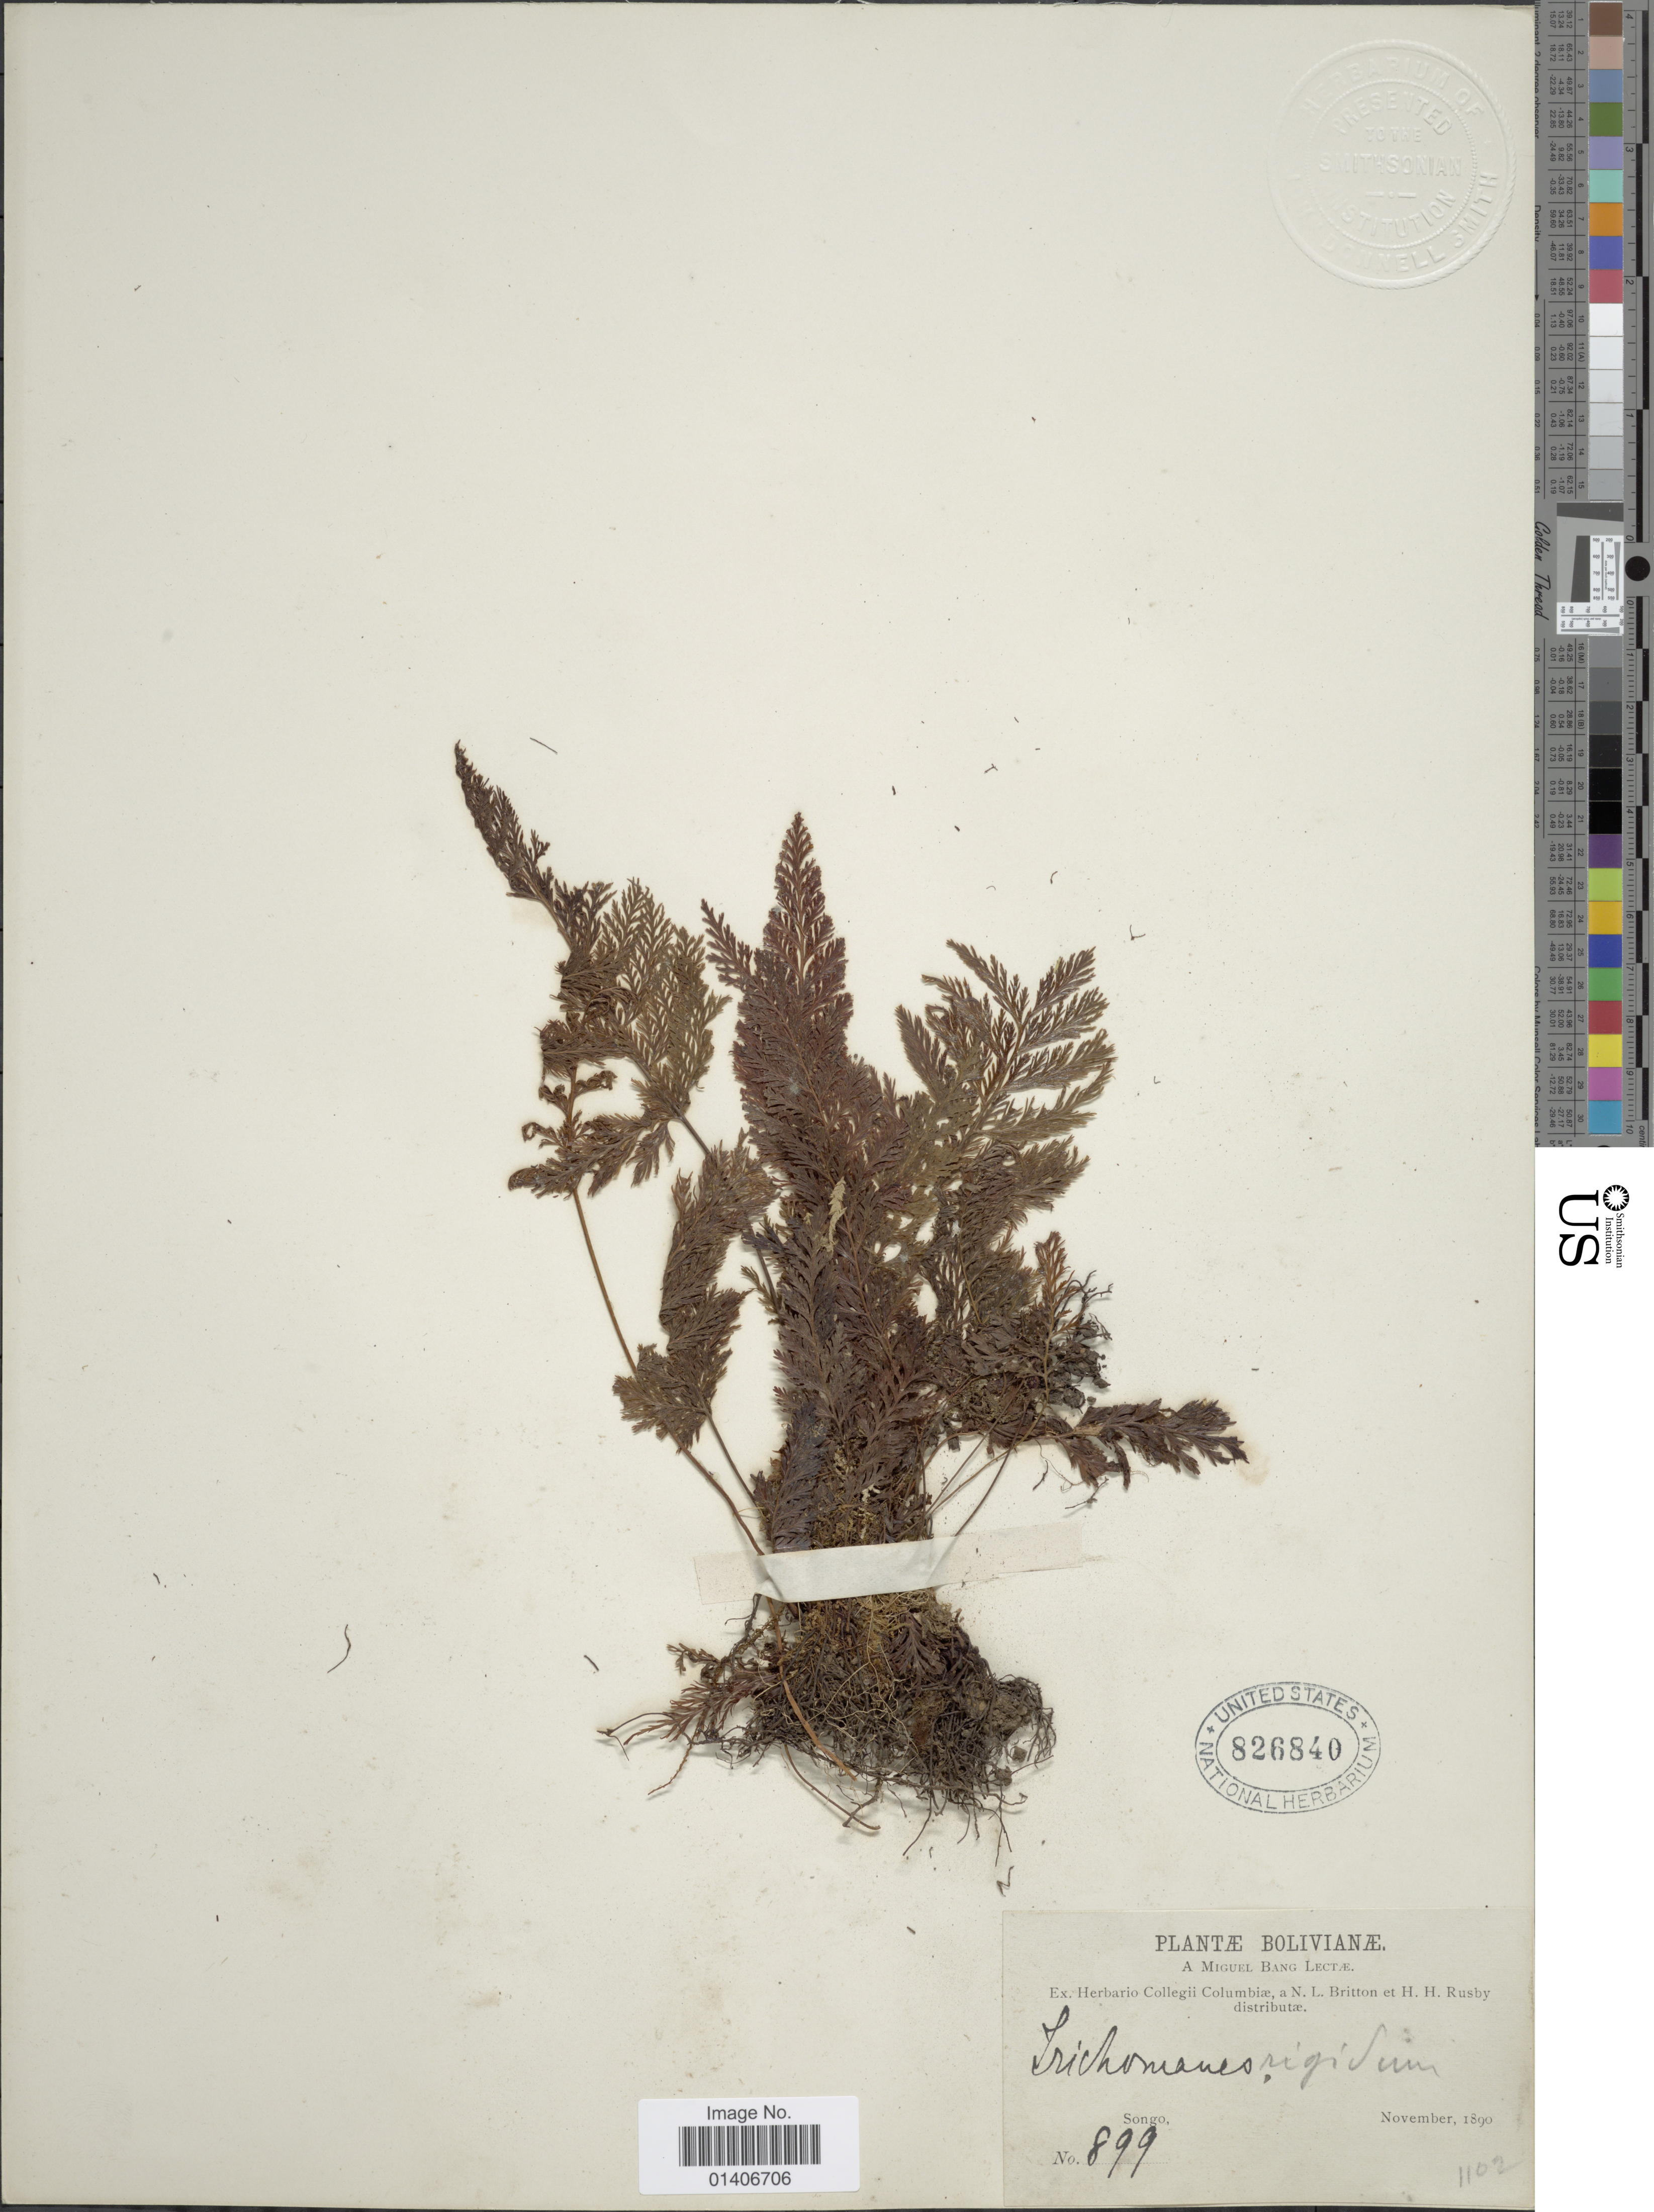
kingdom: Plantae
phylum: Tracheophyta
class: Polypodiopsida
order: Hymenophyllales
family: Hymenophyllaceae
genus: Abrodictyum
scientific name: Abrodictyum rigidum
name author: (Sw.) Ebihara & Dubuisson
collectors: M. Bang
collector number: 899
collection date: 1890-11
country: Bolivia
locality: Songo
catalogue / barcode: US 826840